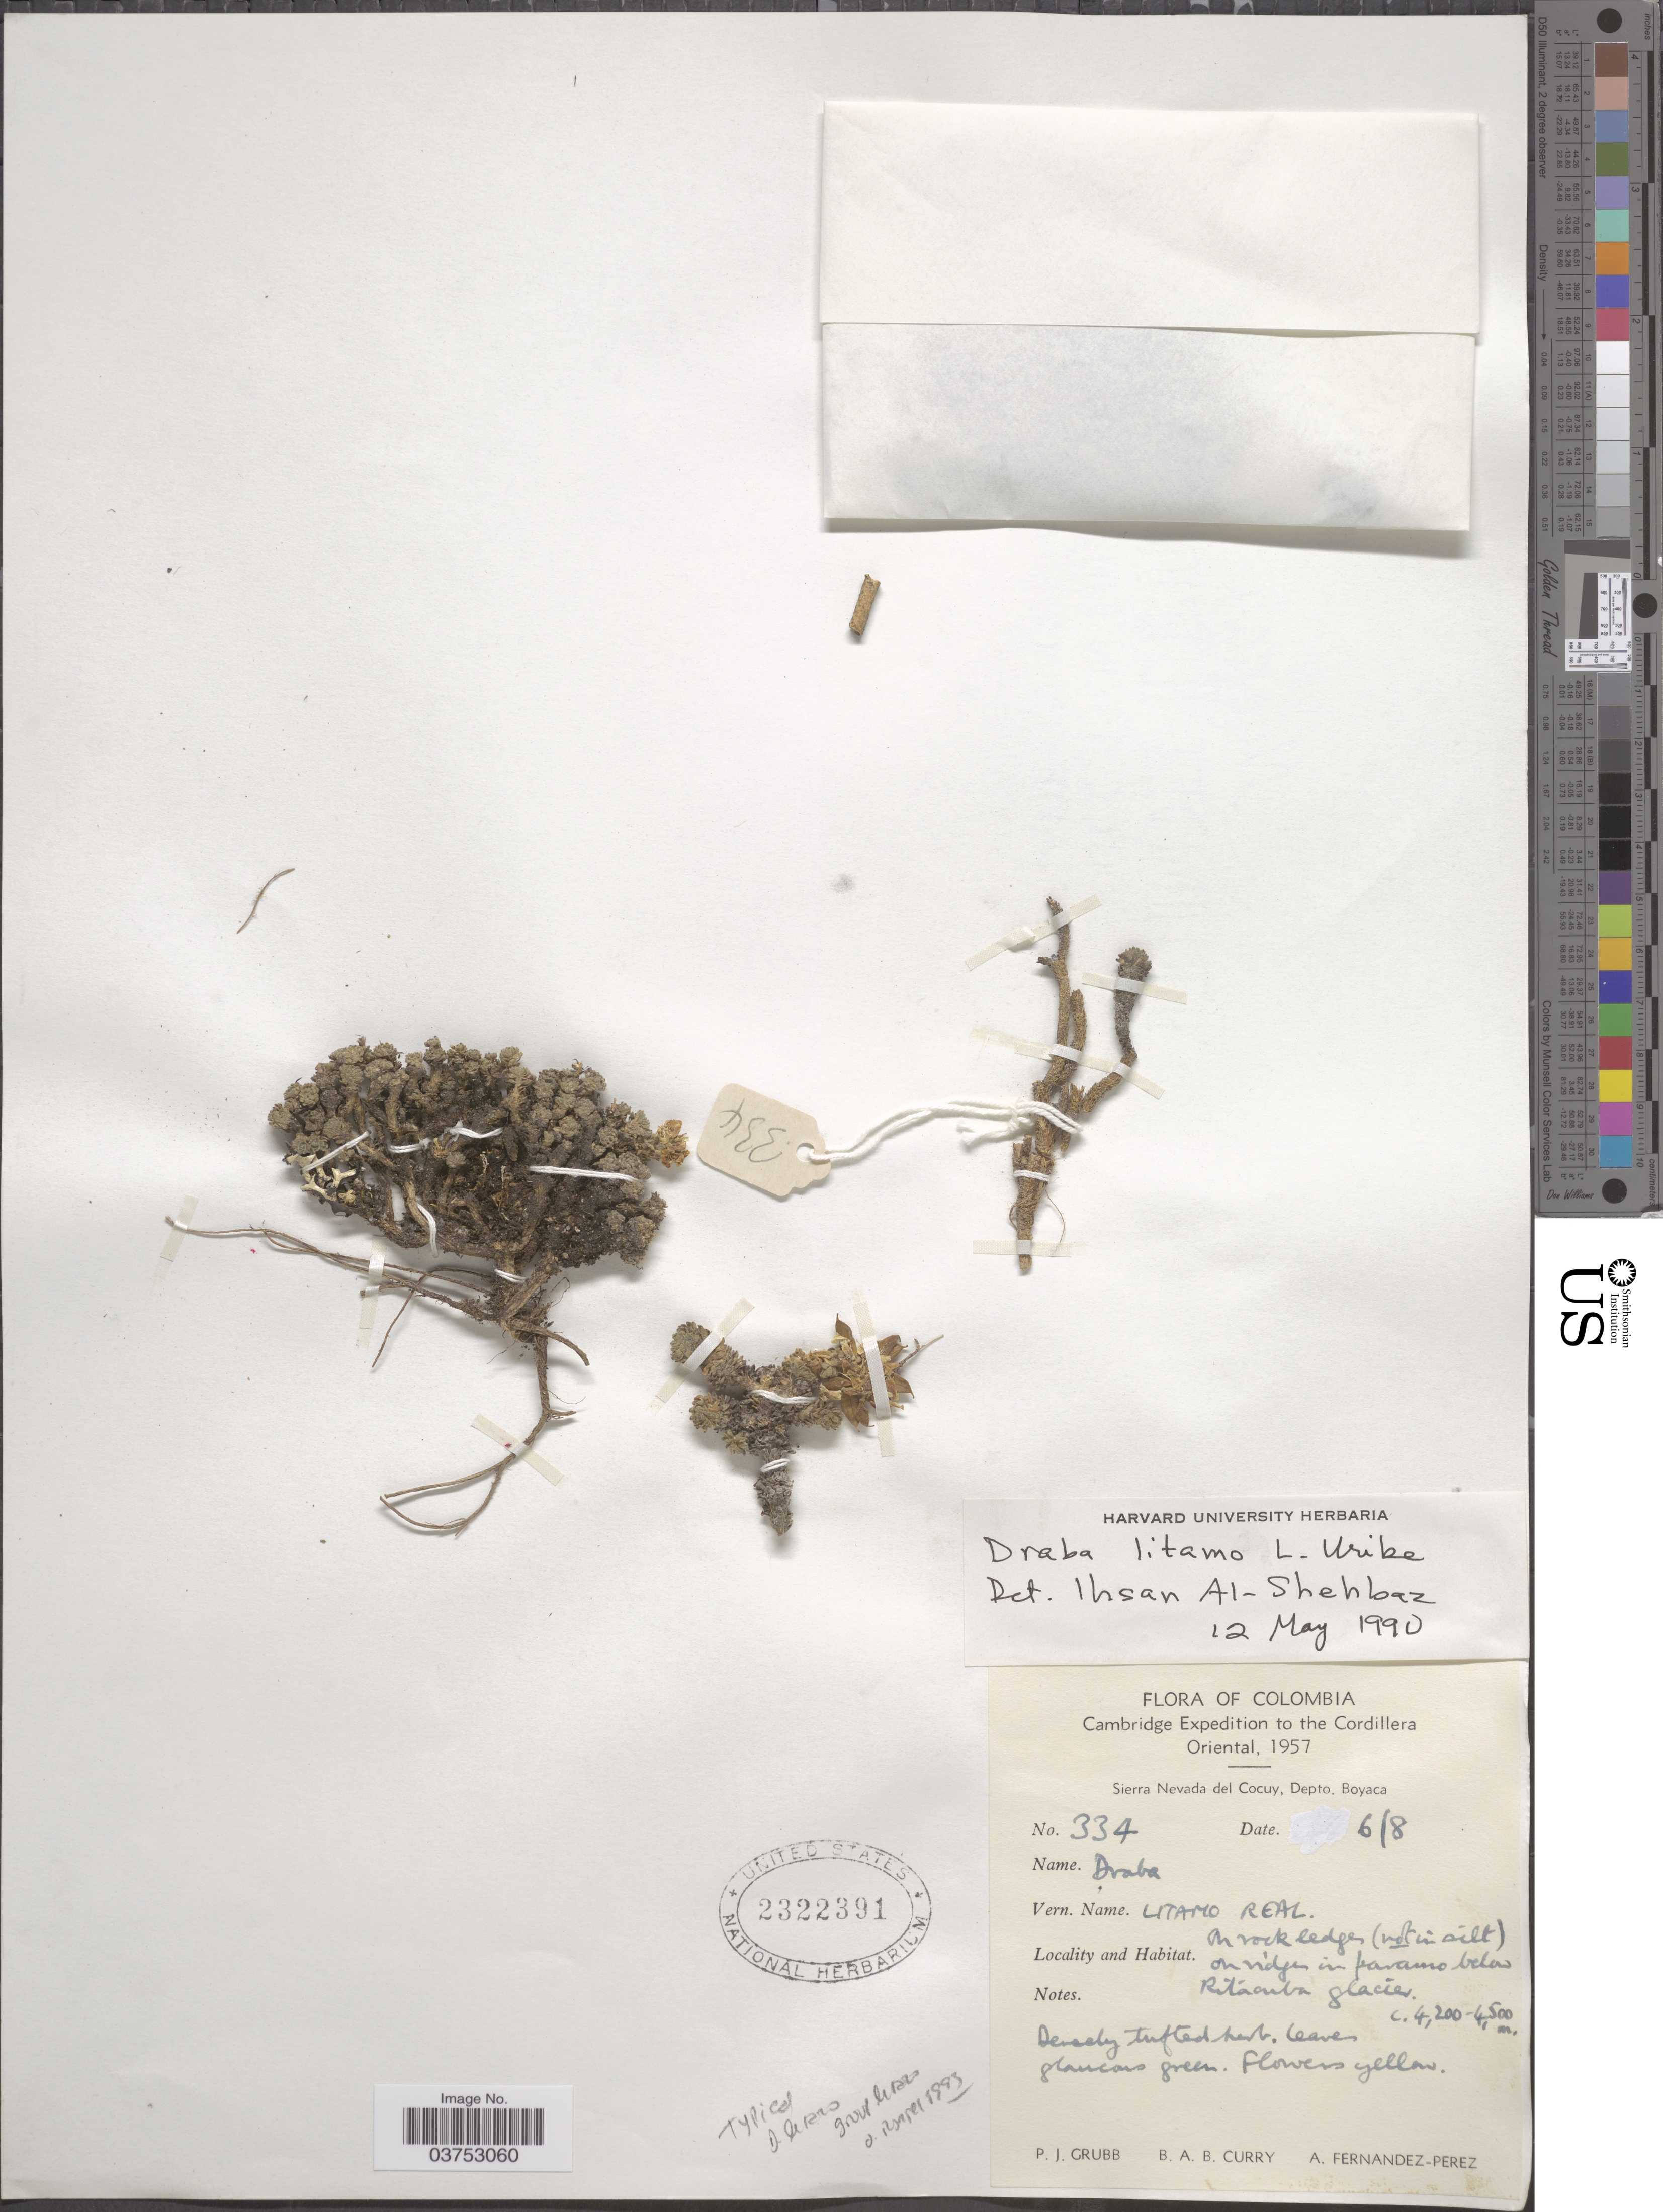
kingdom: Plantae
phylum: Tracheophyta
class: Magnoliopsida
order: Brassicales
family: Brassicaceae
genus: Draba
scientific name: Draba litamo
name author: L. Uribe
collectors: P. J. Grubb, B. A. B. Curry & A. Fernández-Pérez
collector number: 334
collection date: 1957-08-06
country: Colombia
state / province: Boyacá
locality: Cordillera Oriental. Sierra Nevada del Cocuy, Depto. Boyaca. On rock ledges on ridges in paramo below Ritacuba glacier.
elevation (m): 4200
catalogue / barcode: US 2322391